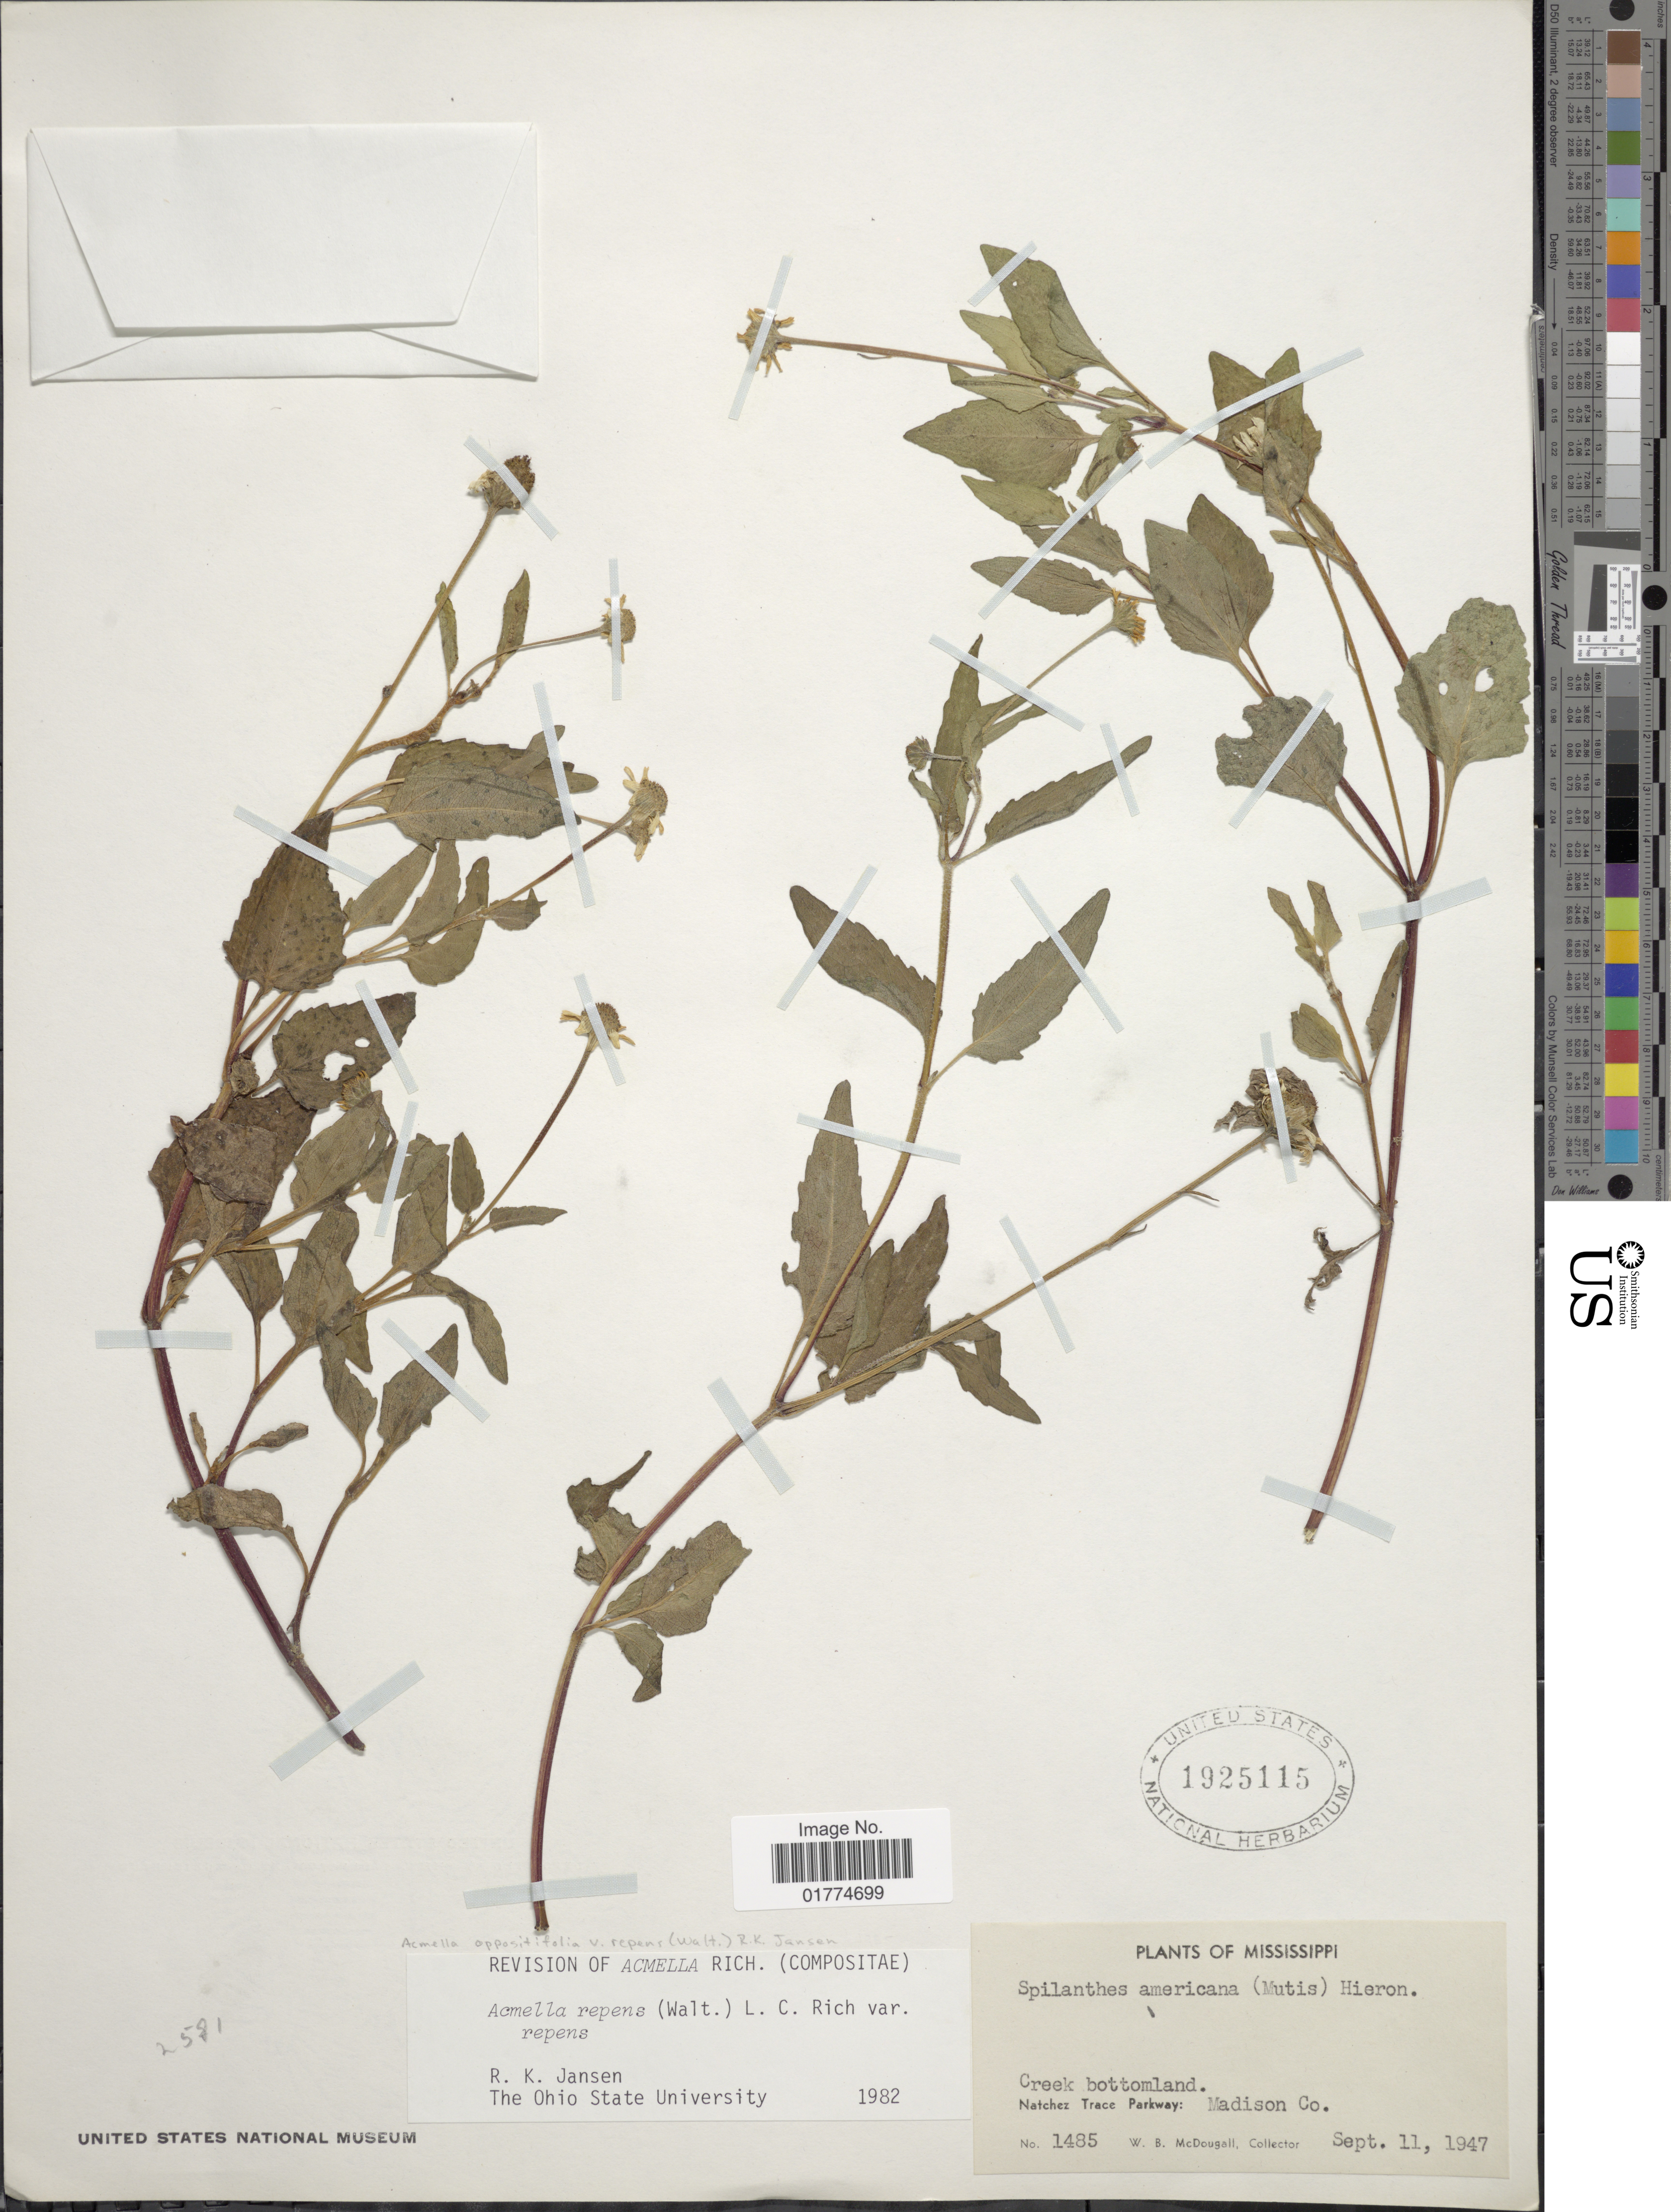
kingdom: Plantae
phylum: Tracheophyta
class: Magnoliopsida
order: Asterales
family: Asteraceae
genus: Acmella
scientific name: Acmella oppositifolia var. repens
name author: (Walter) R.K. Jansen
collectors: W. B. McDougall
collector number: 1485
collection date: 1947-09-11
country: United States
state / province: Mississippi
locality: Creek bottomland. Natchez Trace Parkway: Madison Co.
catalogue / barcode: US 1925115